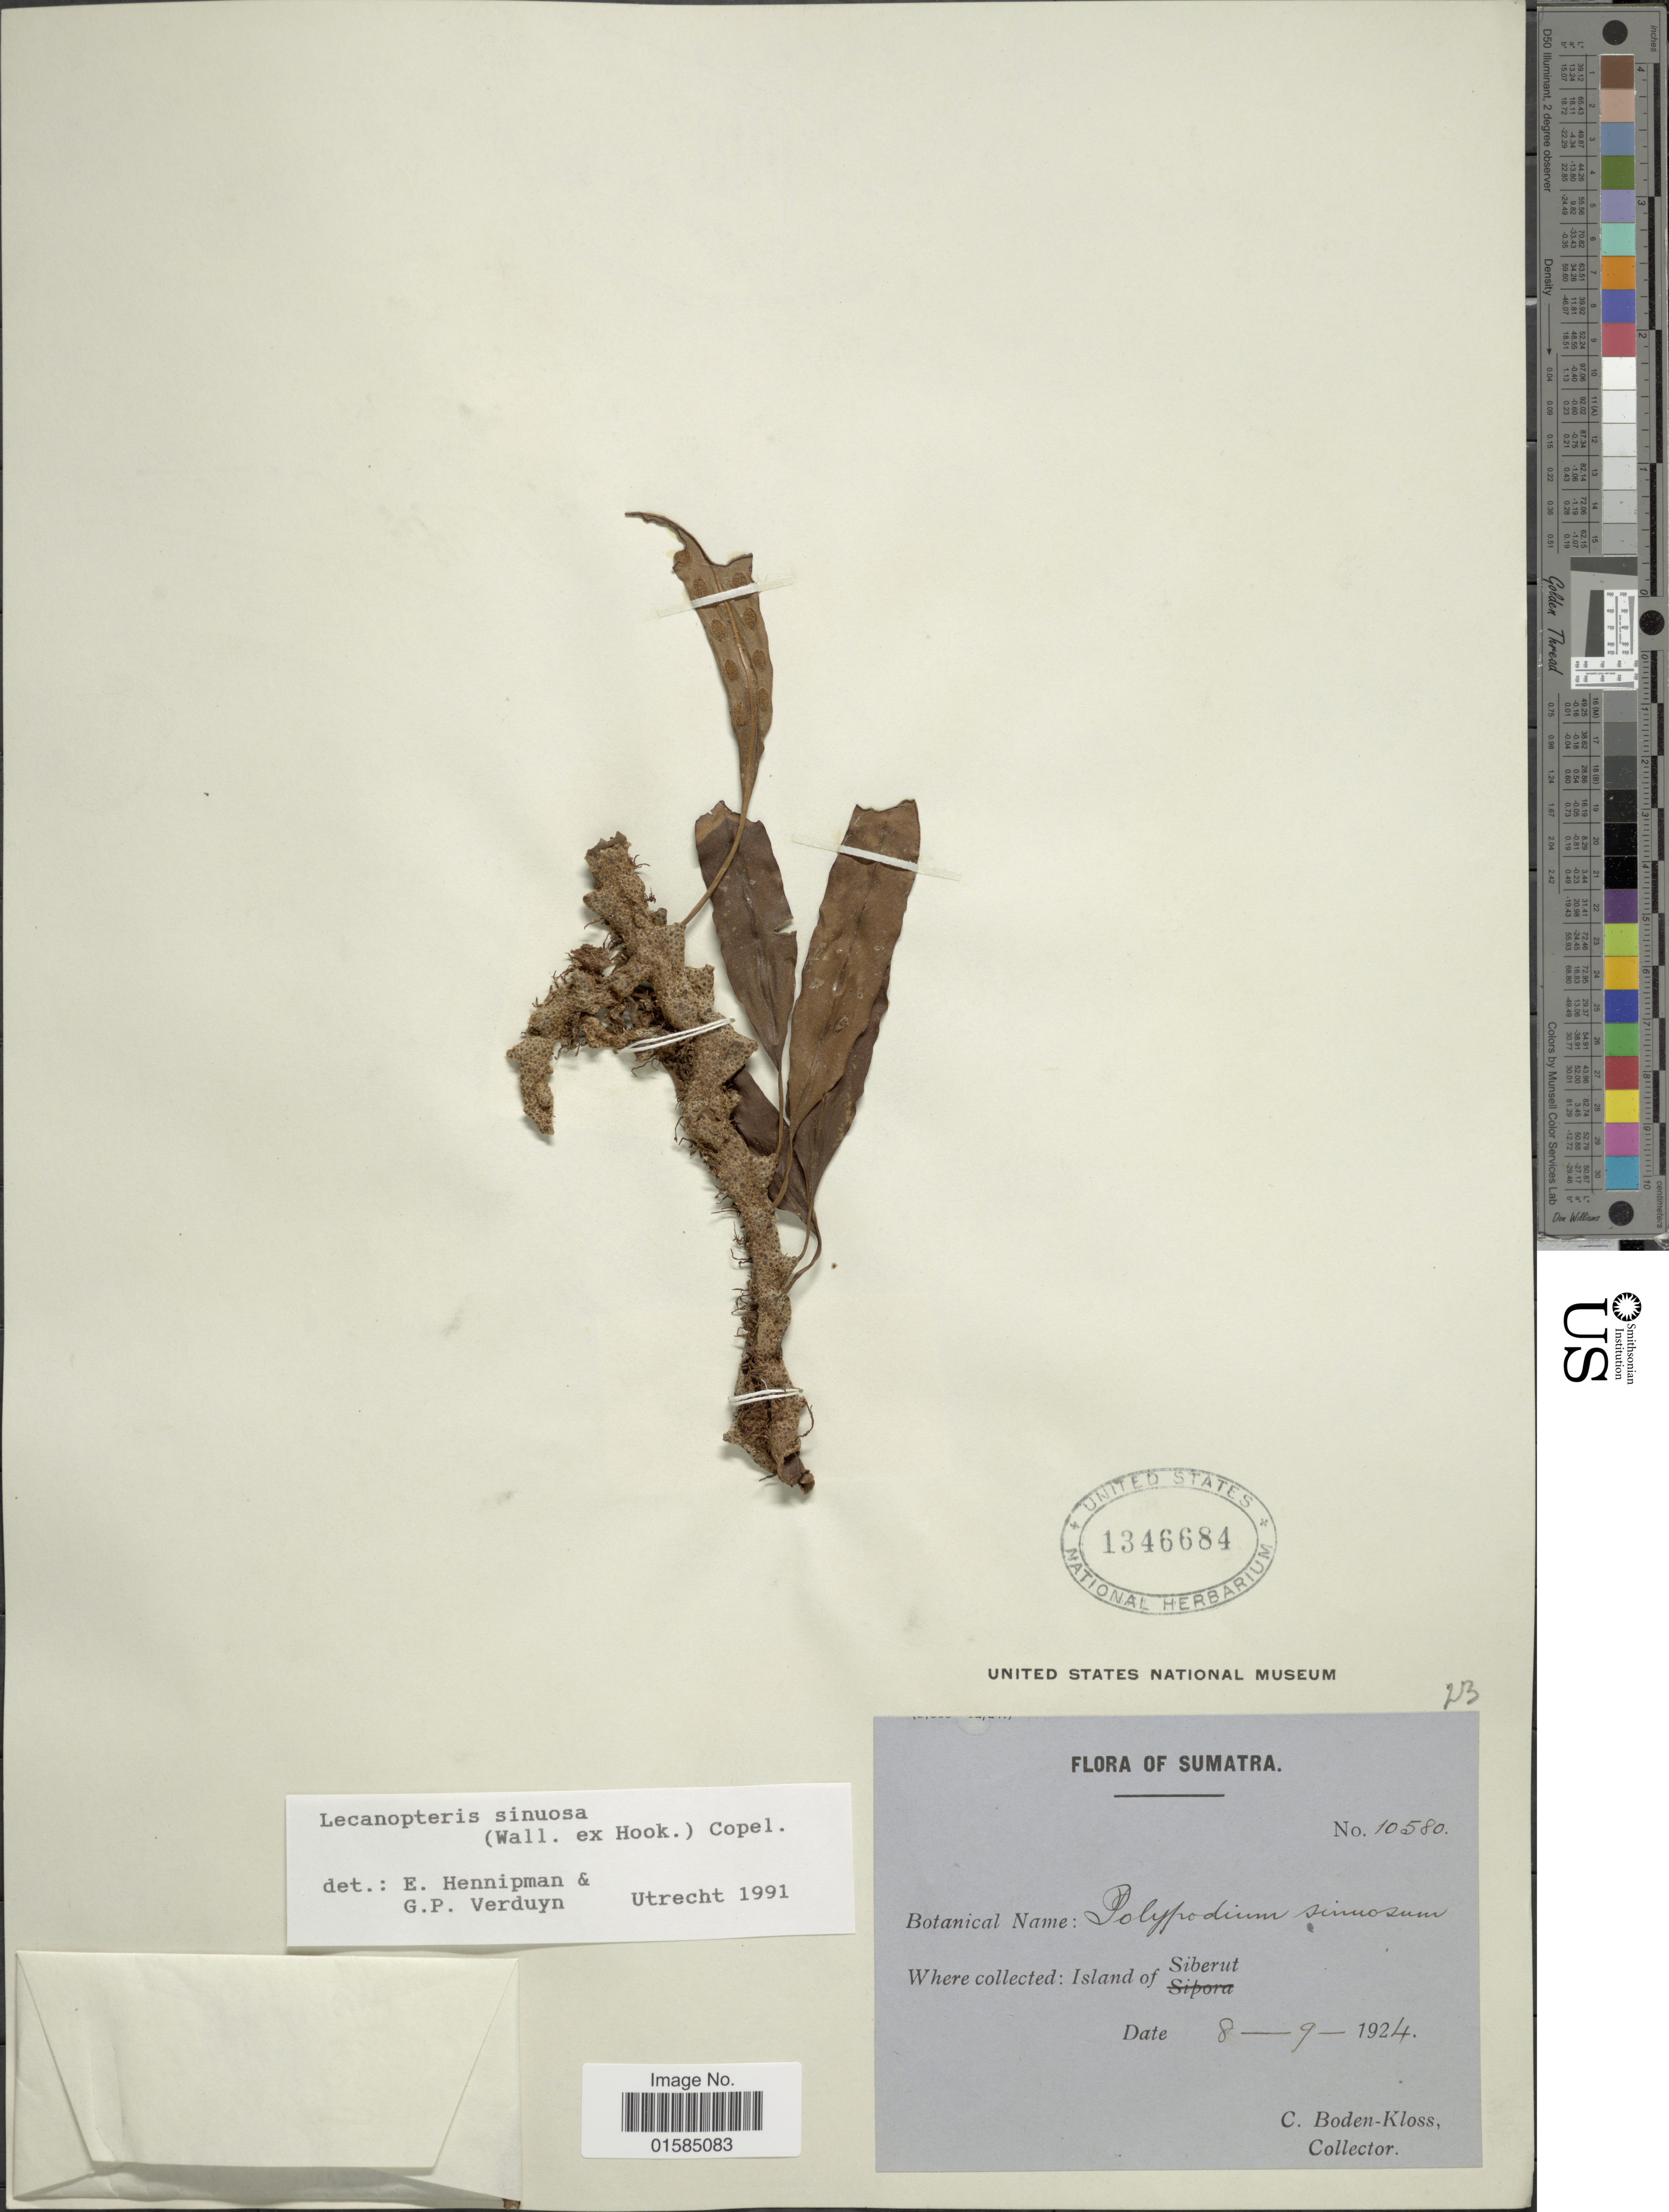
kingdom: Plantae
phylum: Tracheophyta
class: Polypodiopsida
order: Polypodiales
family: Polypodiaceae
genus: Lecanopteris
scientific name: Lecanopteris sinuosa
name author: (Wall. ex Hook.) Copel.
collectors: C. Boden-Kloss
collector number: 10580/23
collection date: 1924-09-08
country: Indonesia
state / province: Sumatra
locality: Sumatra, Island of Siberut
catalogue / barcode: US 1346684